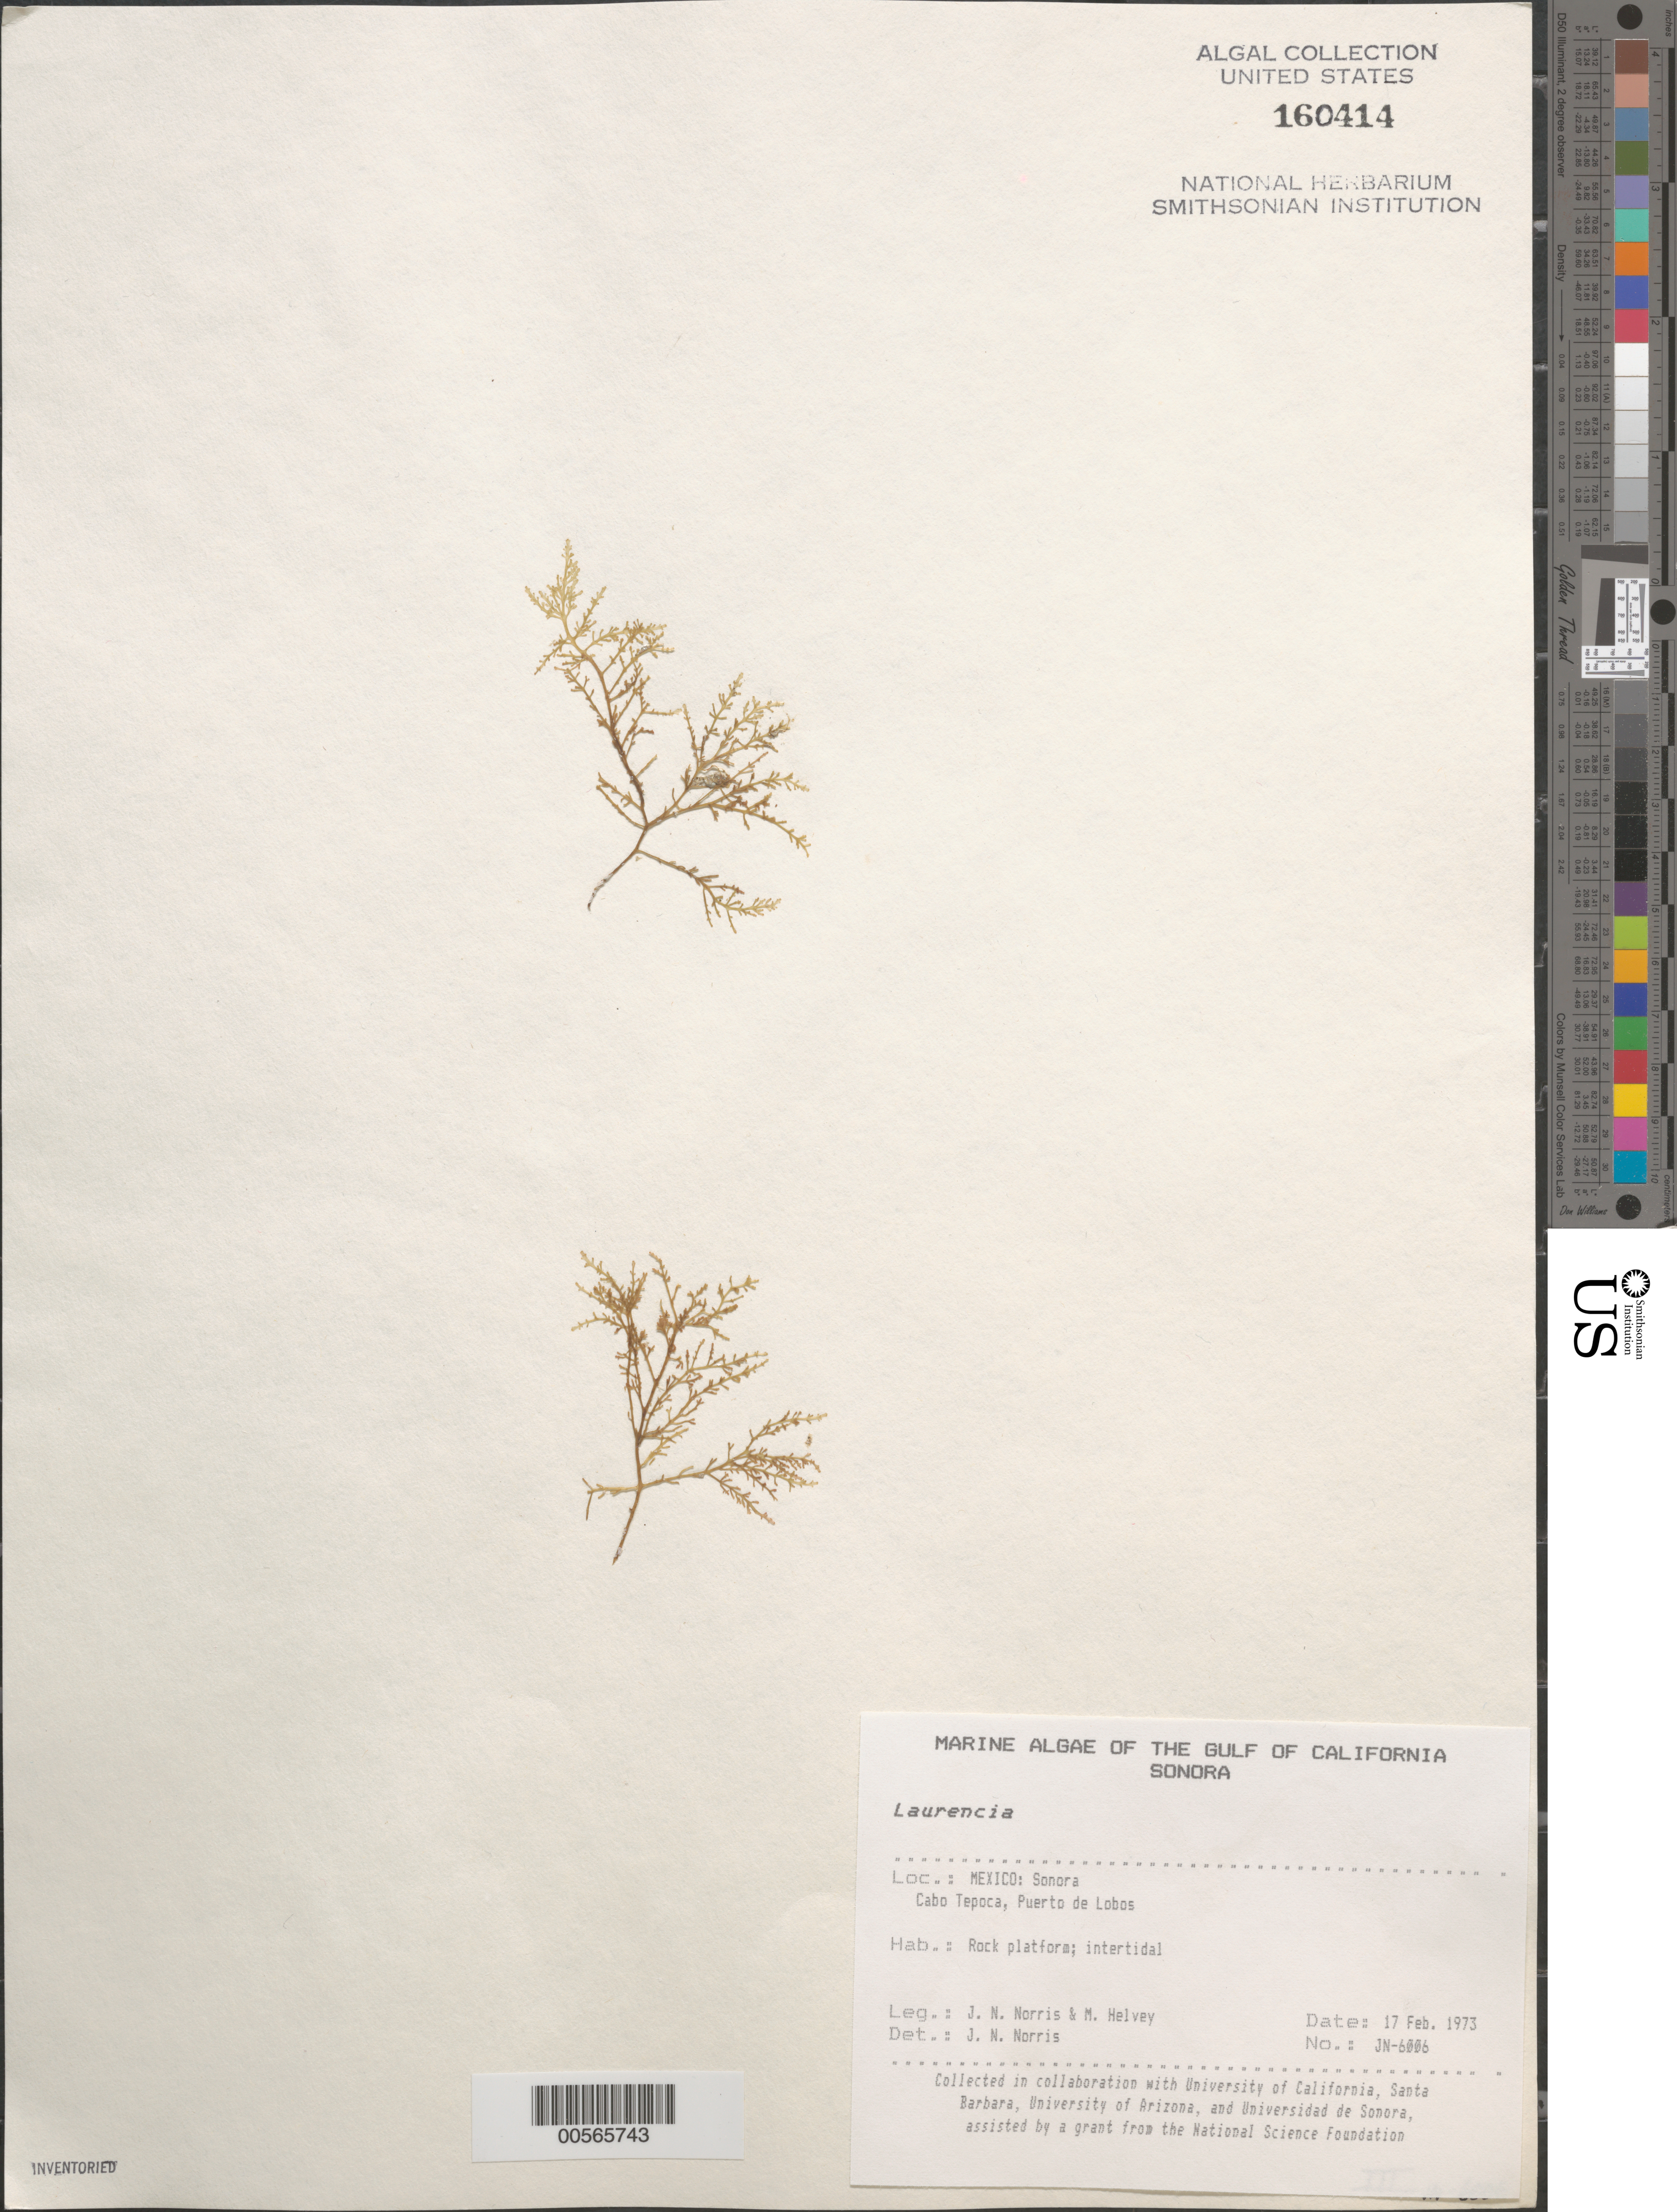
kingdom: Plantae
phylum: Rhodophyta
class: Florideophyceae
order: Ceramiales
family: Rhodomelaceae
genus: Laurencia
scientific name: Laurencia sp.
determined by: Norris, James N.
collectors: J. N. Norris & M. Helvey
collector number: JN-6006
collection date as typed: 17 Feb 1973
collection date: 1973-02-17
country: Mexico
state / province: Sonora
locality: Cabo Tepoca, Puerto de Lobos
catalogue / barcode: US 160414